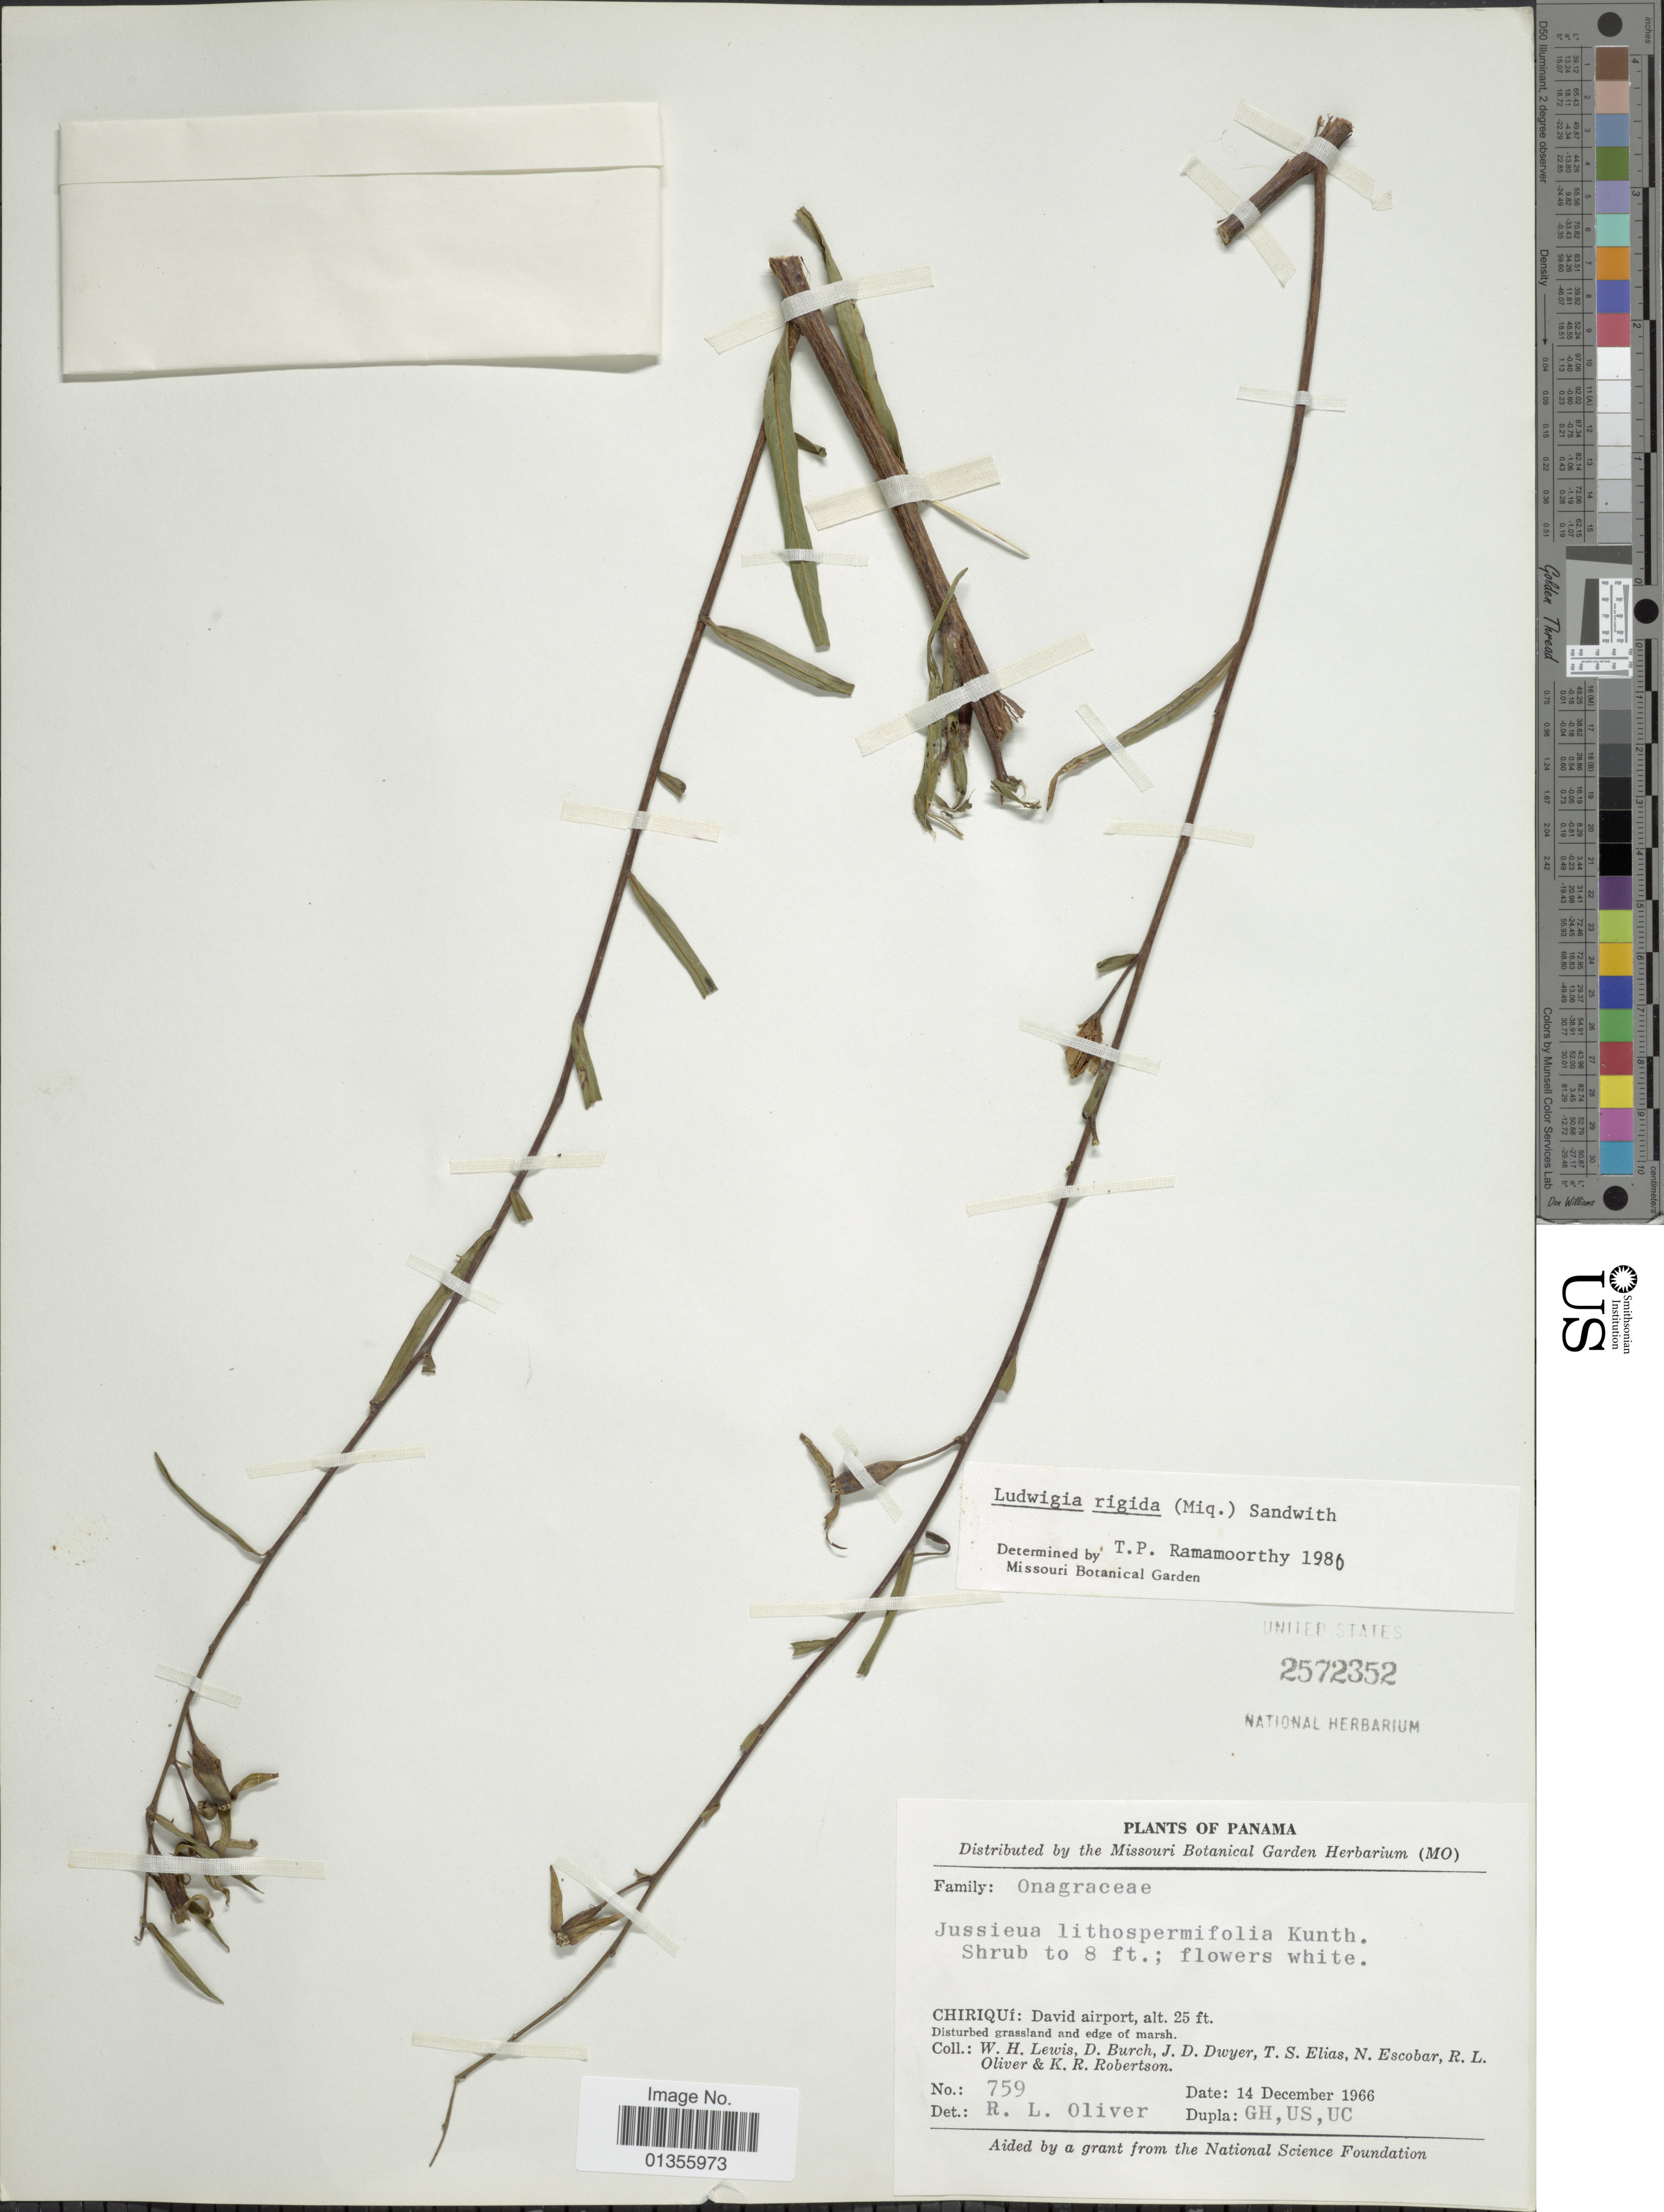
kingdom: Plantae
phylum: Tracheophyta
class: Magnoliopsida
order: Myrtales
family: Onagraceae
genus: Ludwigia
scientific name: Ludwigia rigida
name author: (Miq.) Sandwith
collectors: W. H. Lewis, D. Burch, J. D. Dwyer, T. S. Elias & et al.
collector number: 759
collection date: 1966-12-14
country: Panama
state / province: Chiriqui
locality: David airport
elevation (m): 8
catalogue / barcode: US 2572352